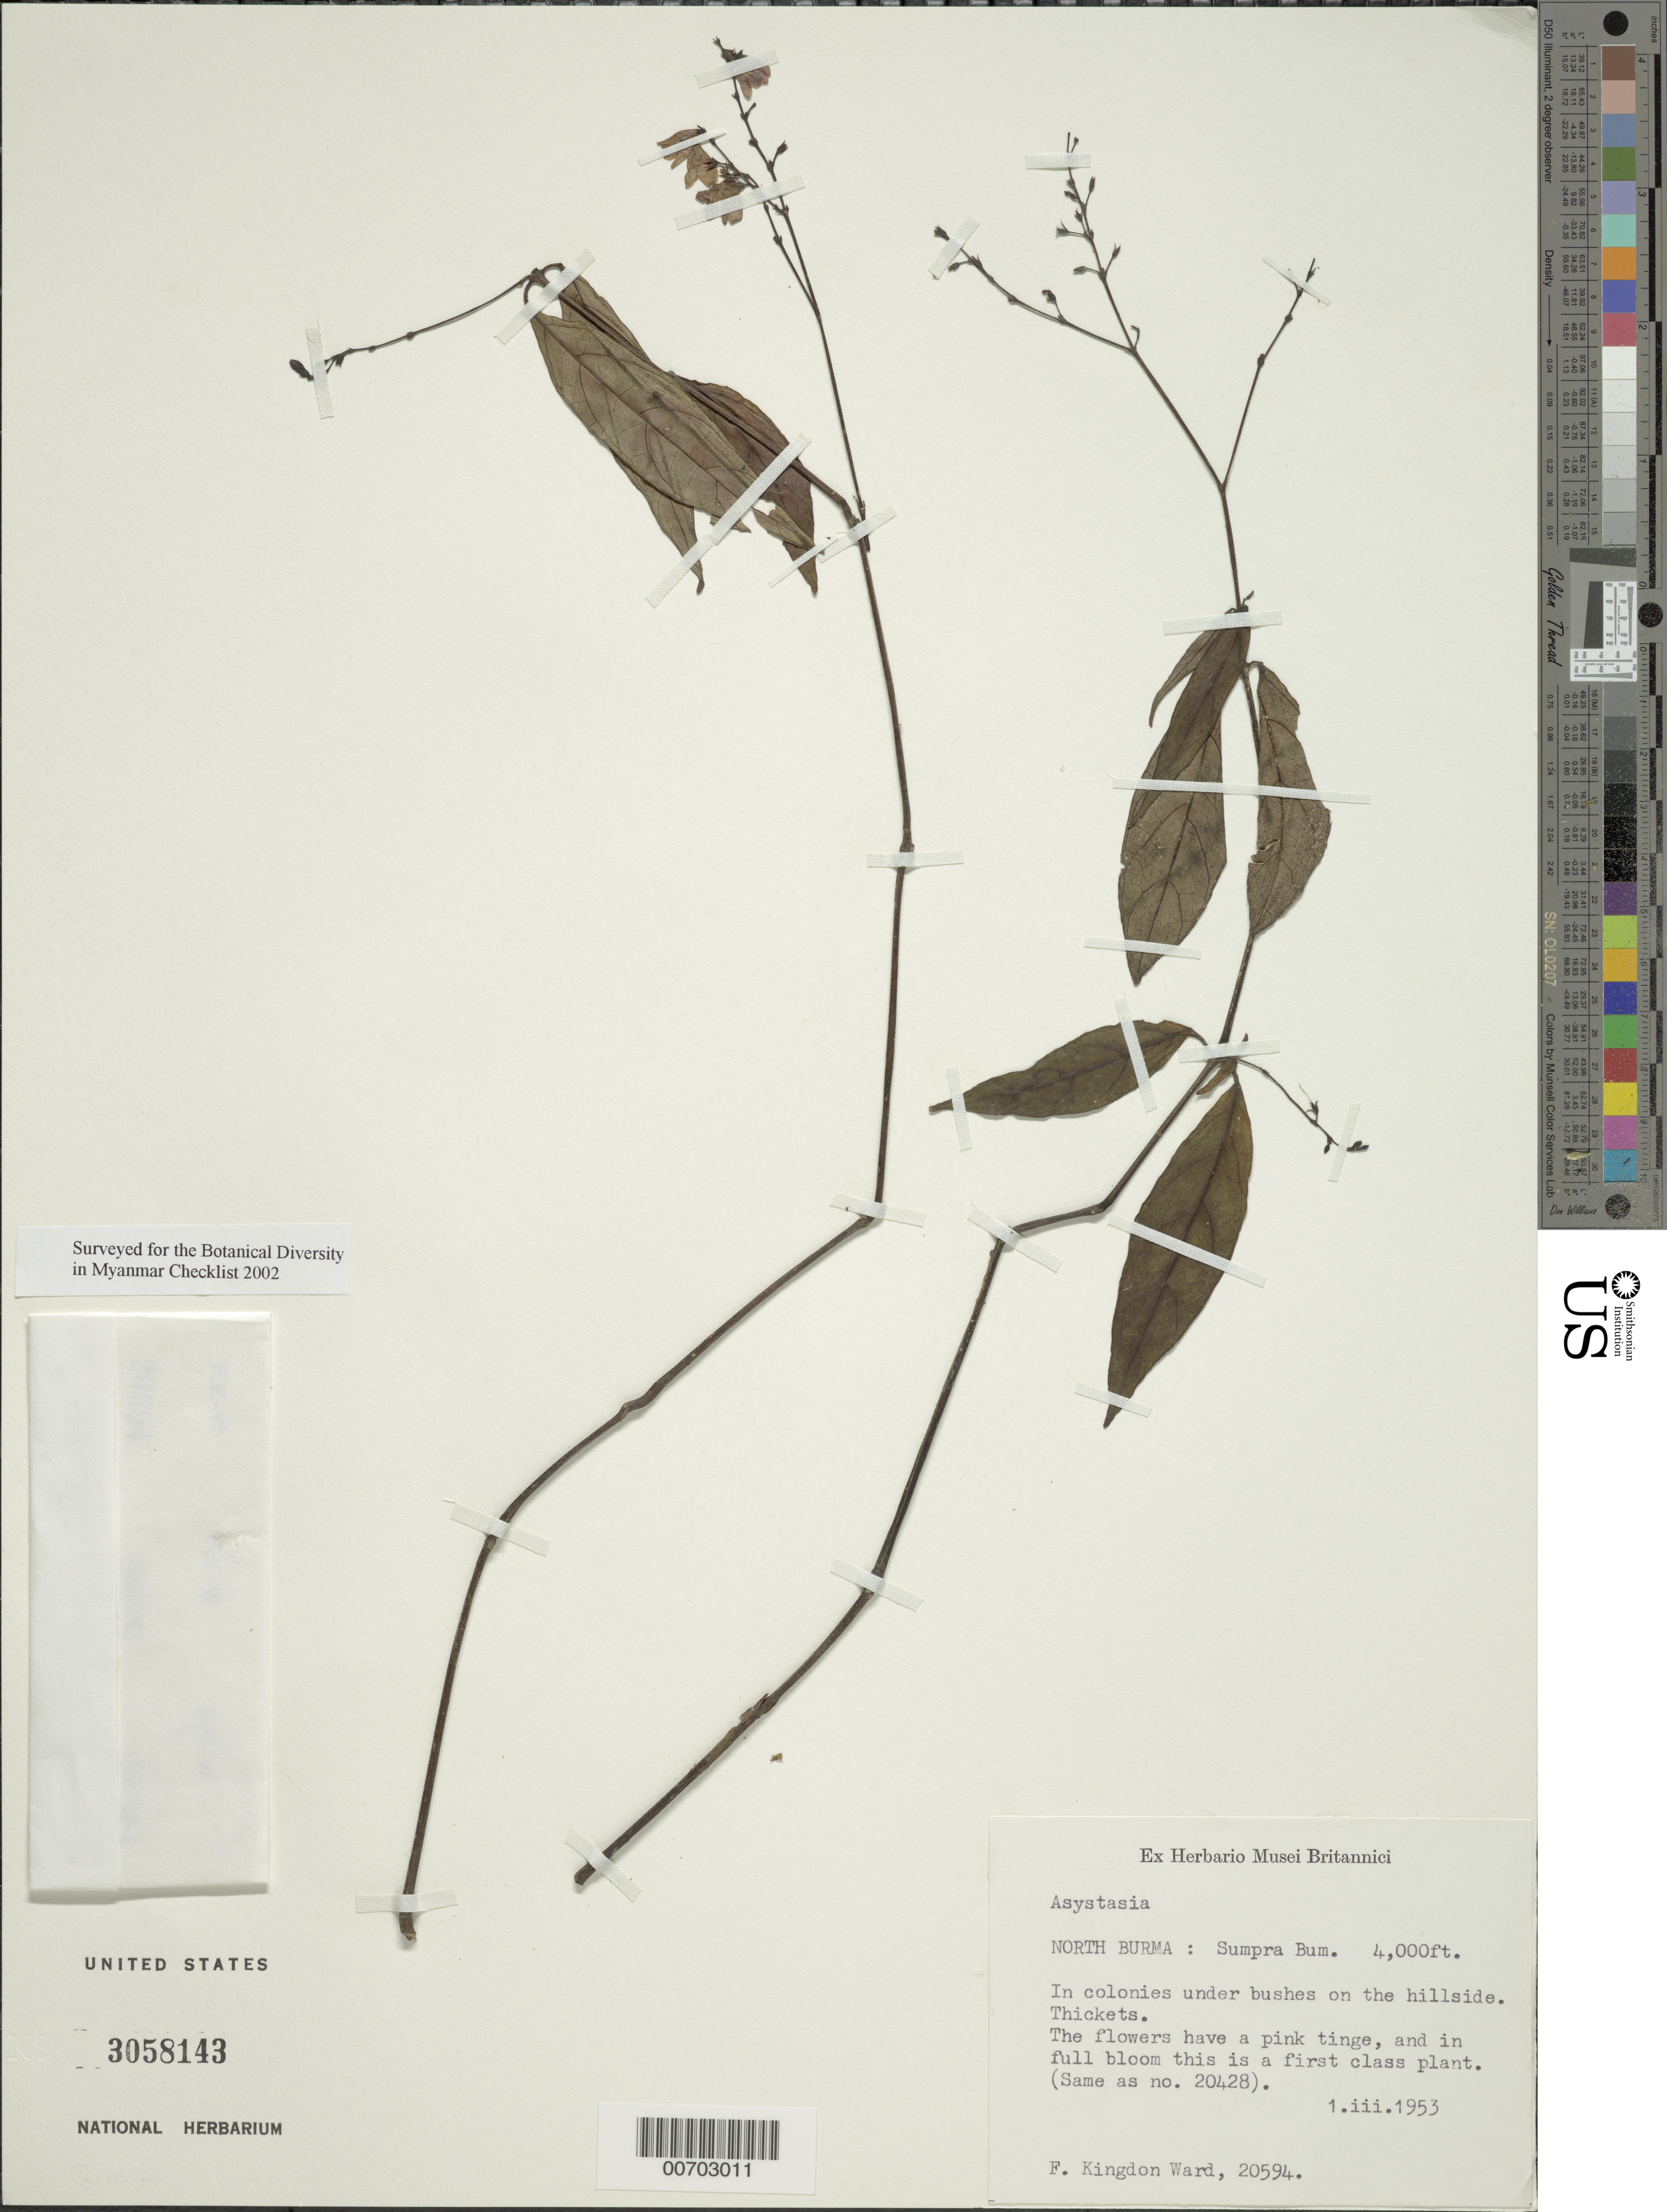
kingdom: Plantae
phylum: Tracheophyta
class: Magnoliopsida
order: Lamiales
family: Acanthaceae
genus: Asystasia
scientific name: Asystasia sp.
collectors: F. Kingdon Ward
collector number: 20594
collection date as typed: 01 Mar 1953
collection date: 1953-03-01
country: Myanmar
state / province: Kachin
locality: Sumpra Bum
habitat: In colonies under bushes on hillsides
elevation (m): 1219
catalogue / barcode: US 3058143